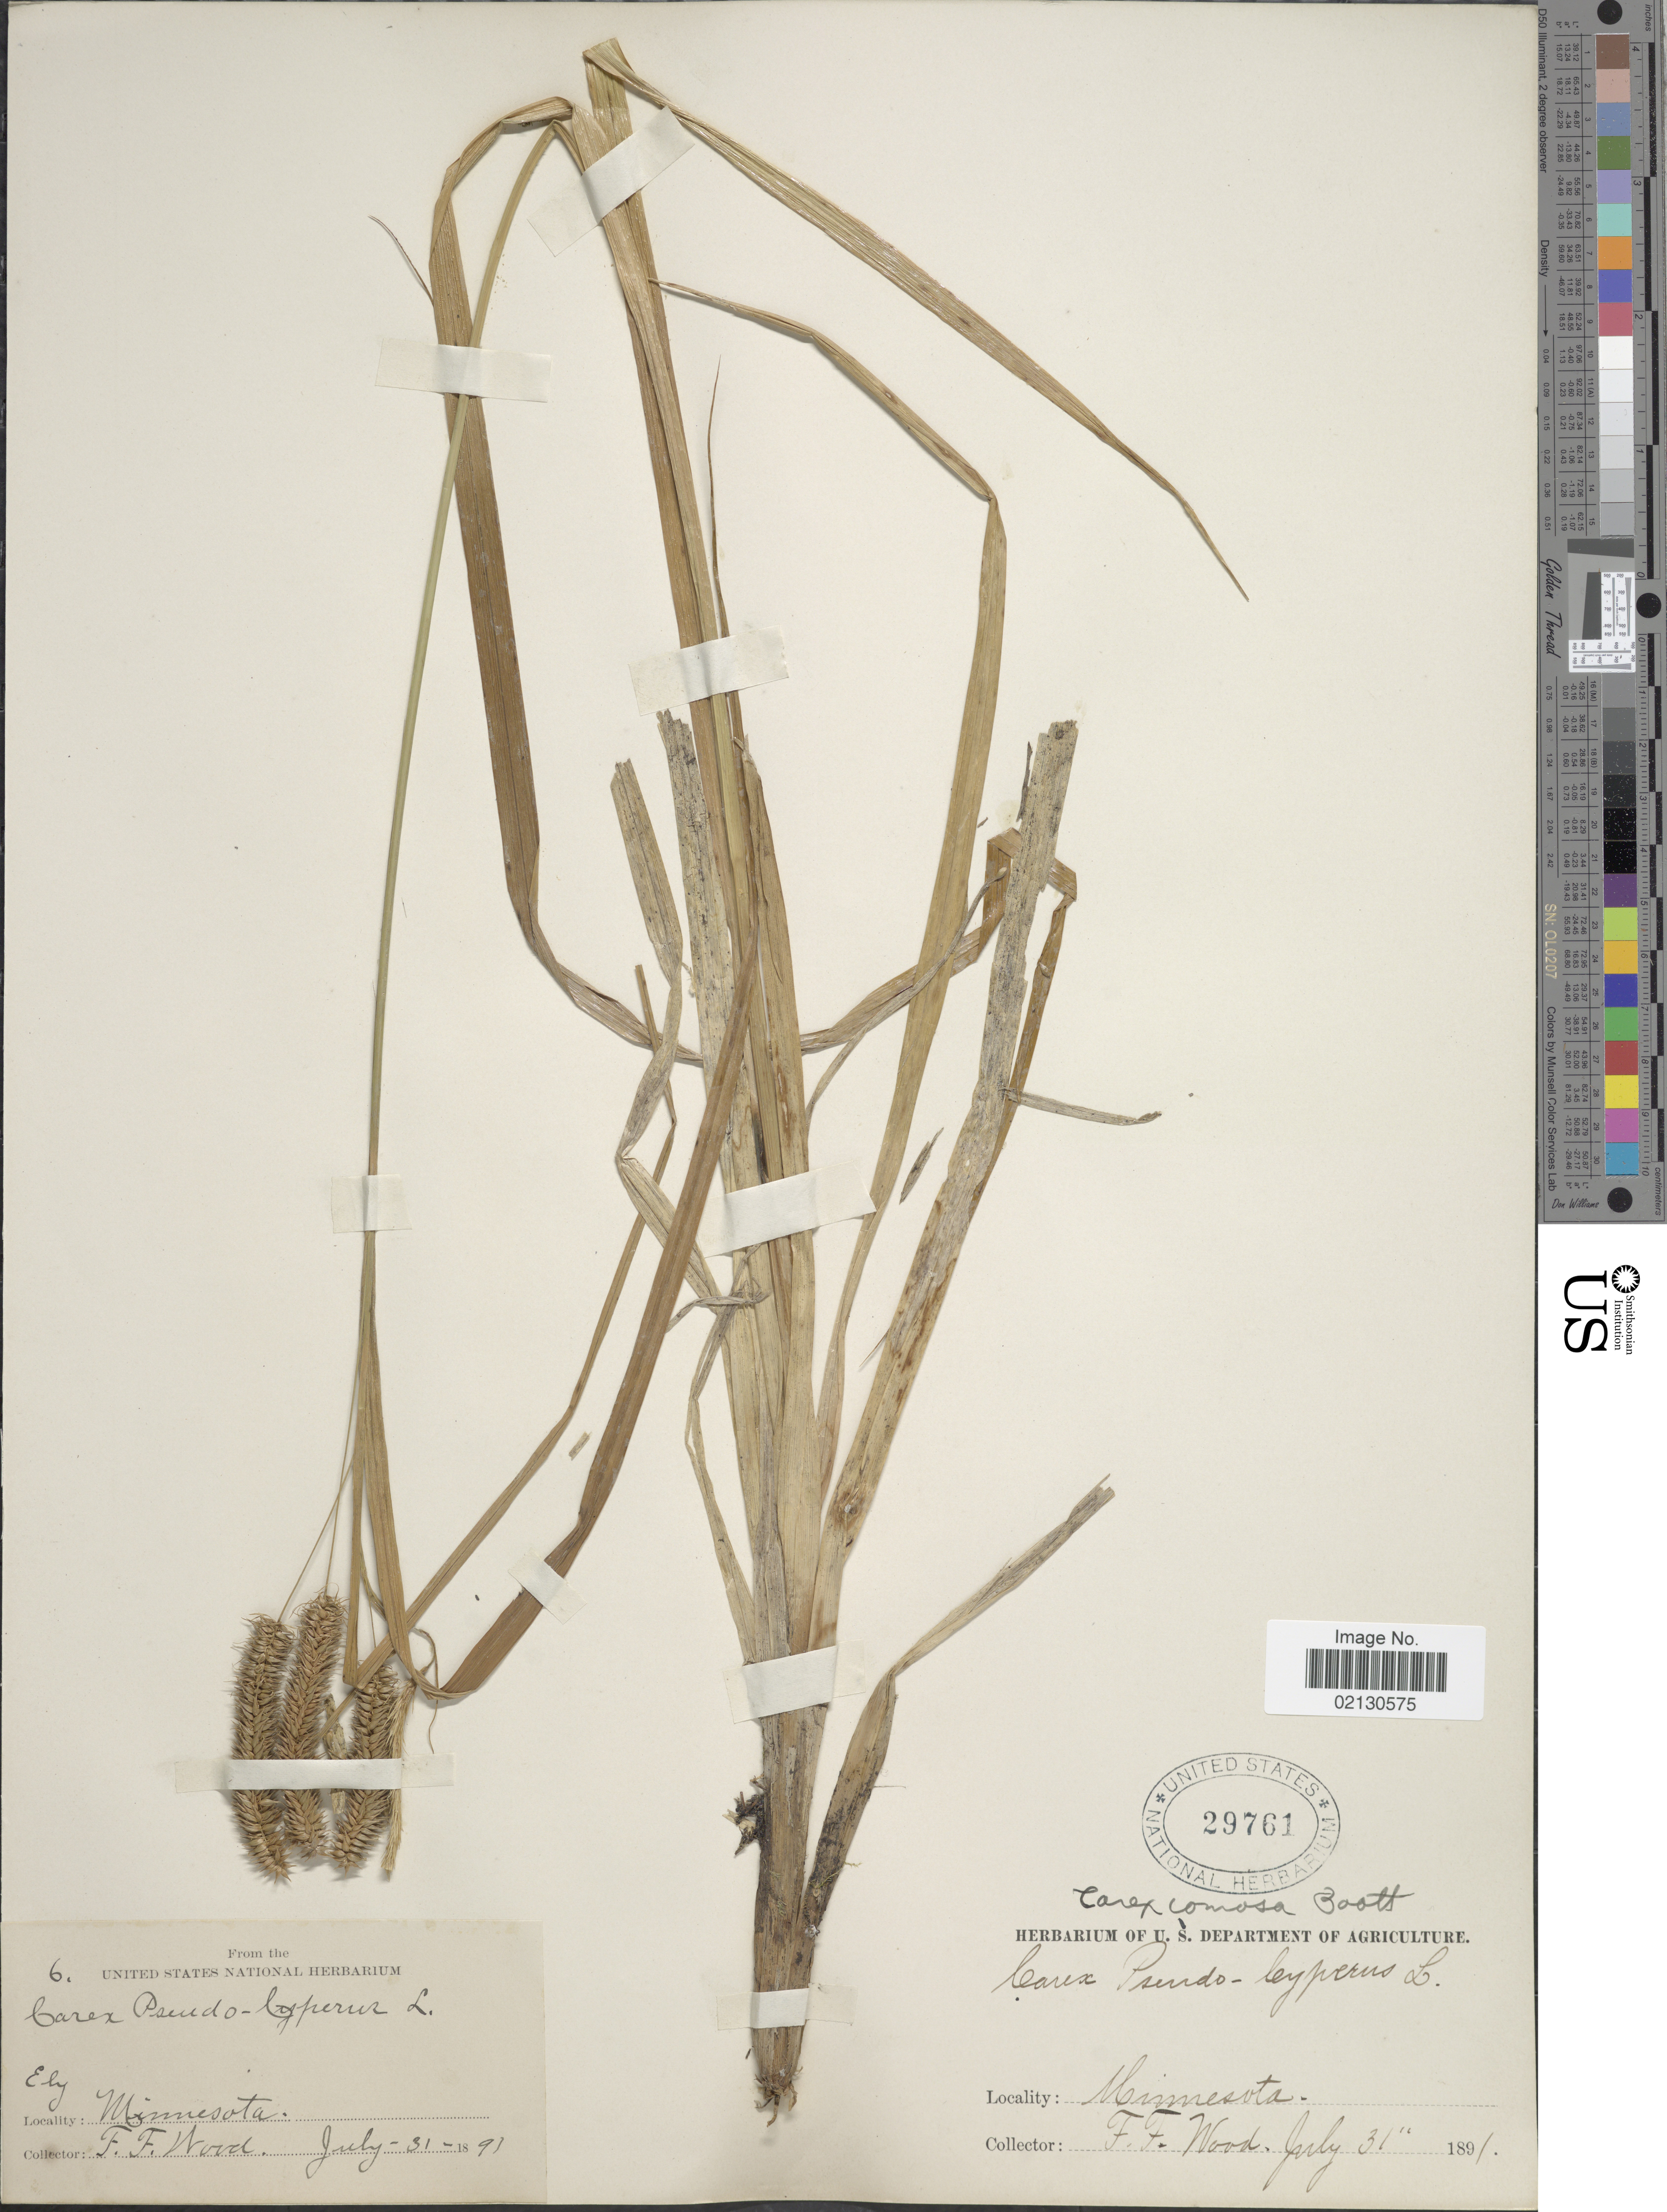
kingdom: Plantae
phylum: Tracheophyta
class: Liliopsida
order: Poales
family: Cyperaceae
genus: Carex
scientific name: Carex pseudocyperus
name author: L.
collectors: F. Wood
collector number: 6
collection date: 1891-07-31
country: United States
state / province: Minnesota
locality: Ely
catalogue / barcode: US 29761